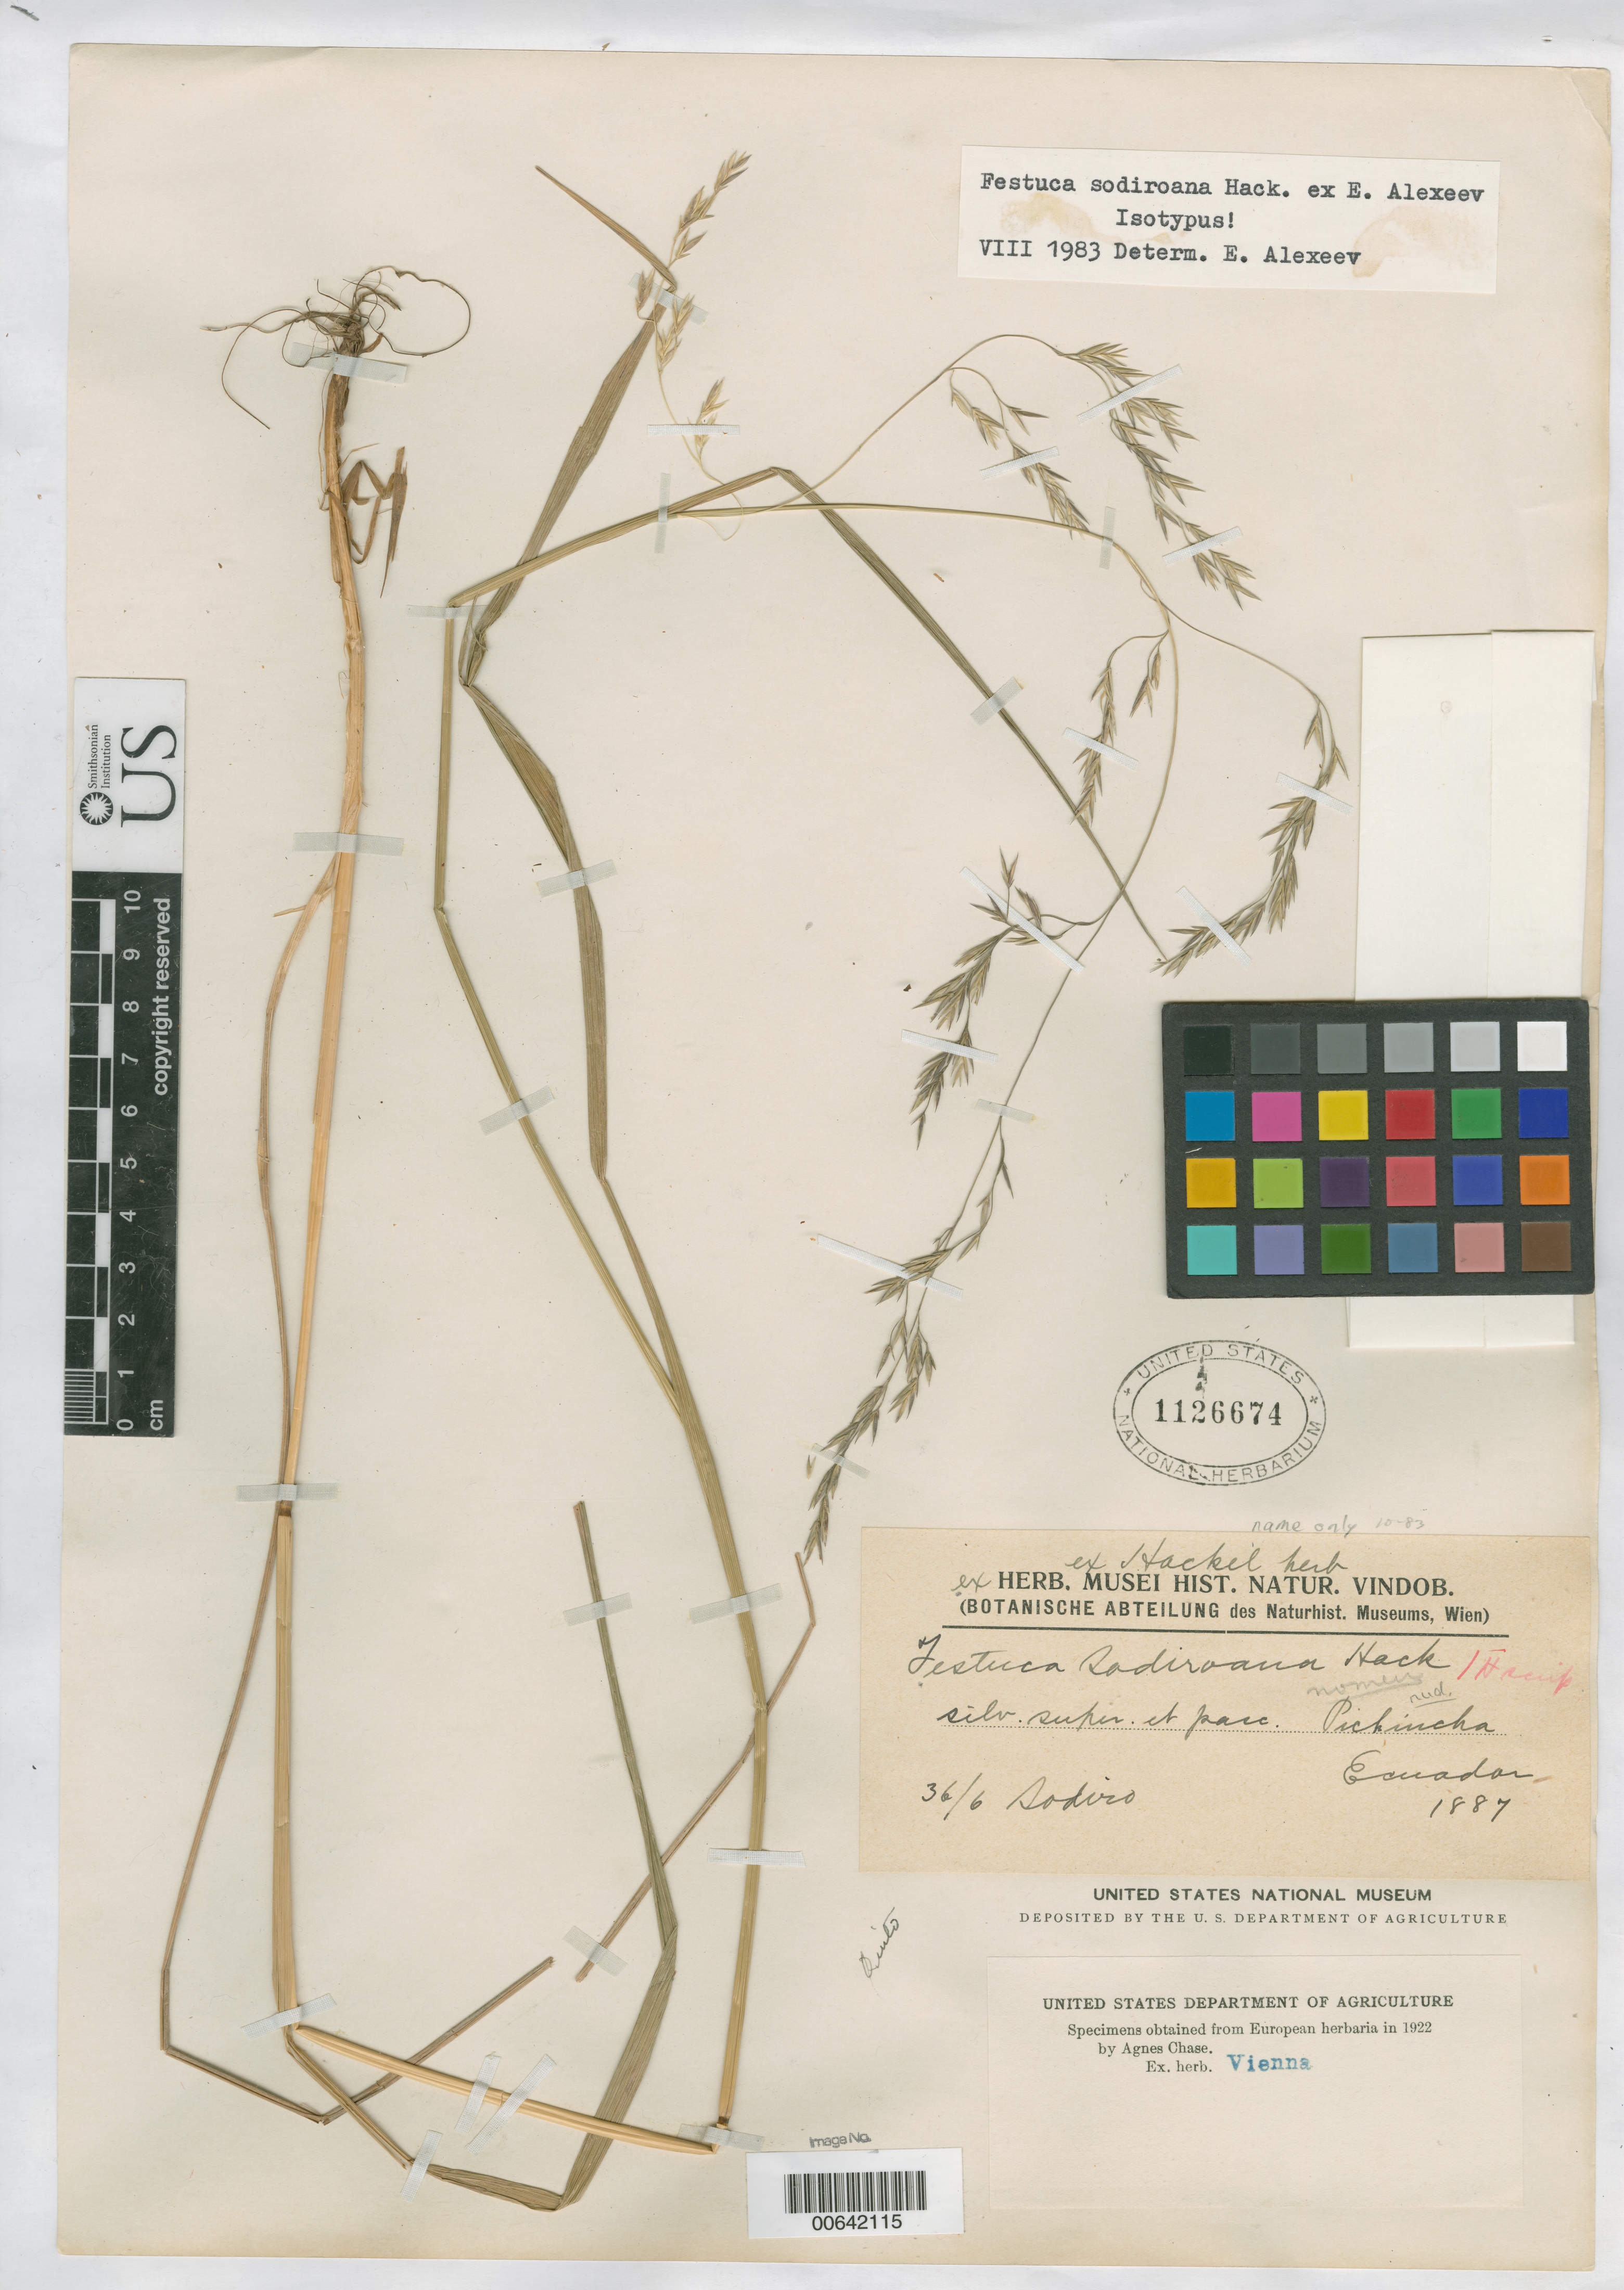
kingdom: Plantae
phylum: Tracheophyta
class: Liliopsida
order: Poales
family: Poaceae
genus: Festuca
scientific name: Festuca sodiroana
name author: Hack. ex E.B. Alexeev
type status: Isotype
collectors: L. Sodiro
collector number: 36/6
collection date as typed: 1887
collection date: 1887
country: Ecuador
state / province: Pichincha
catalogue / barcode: US 1126674